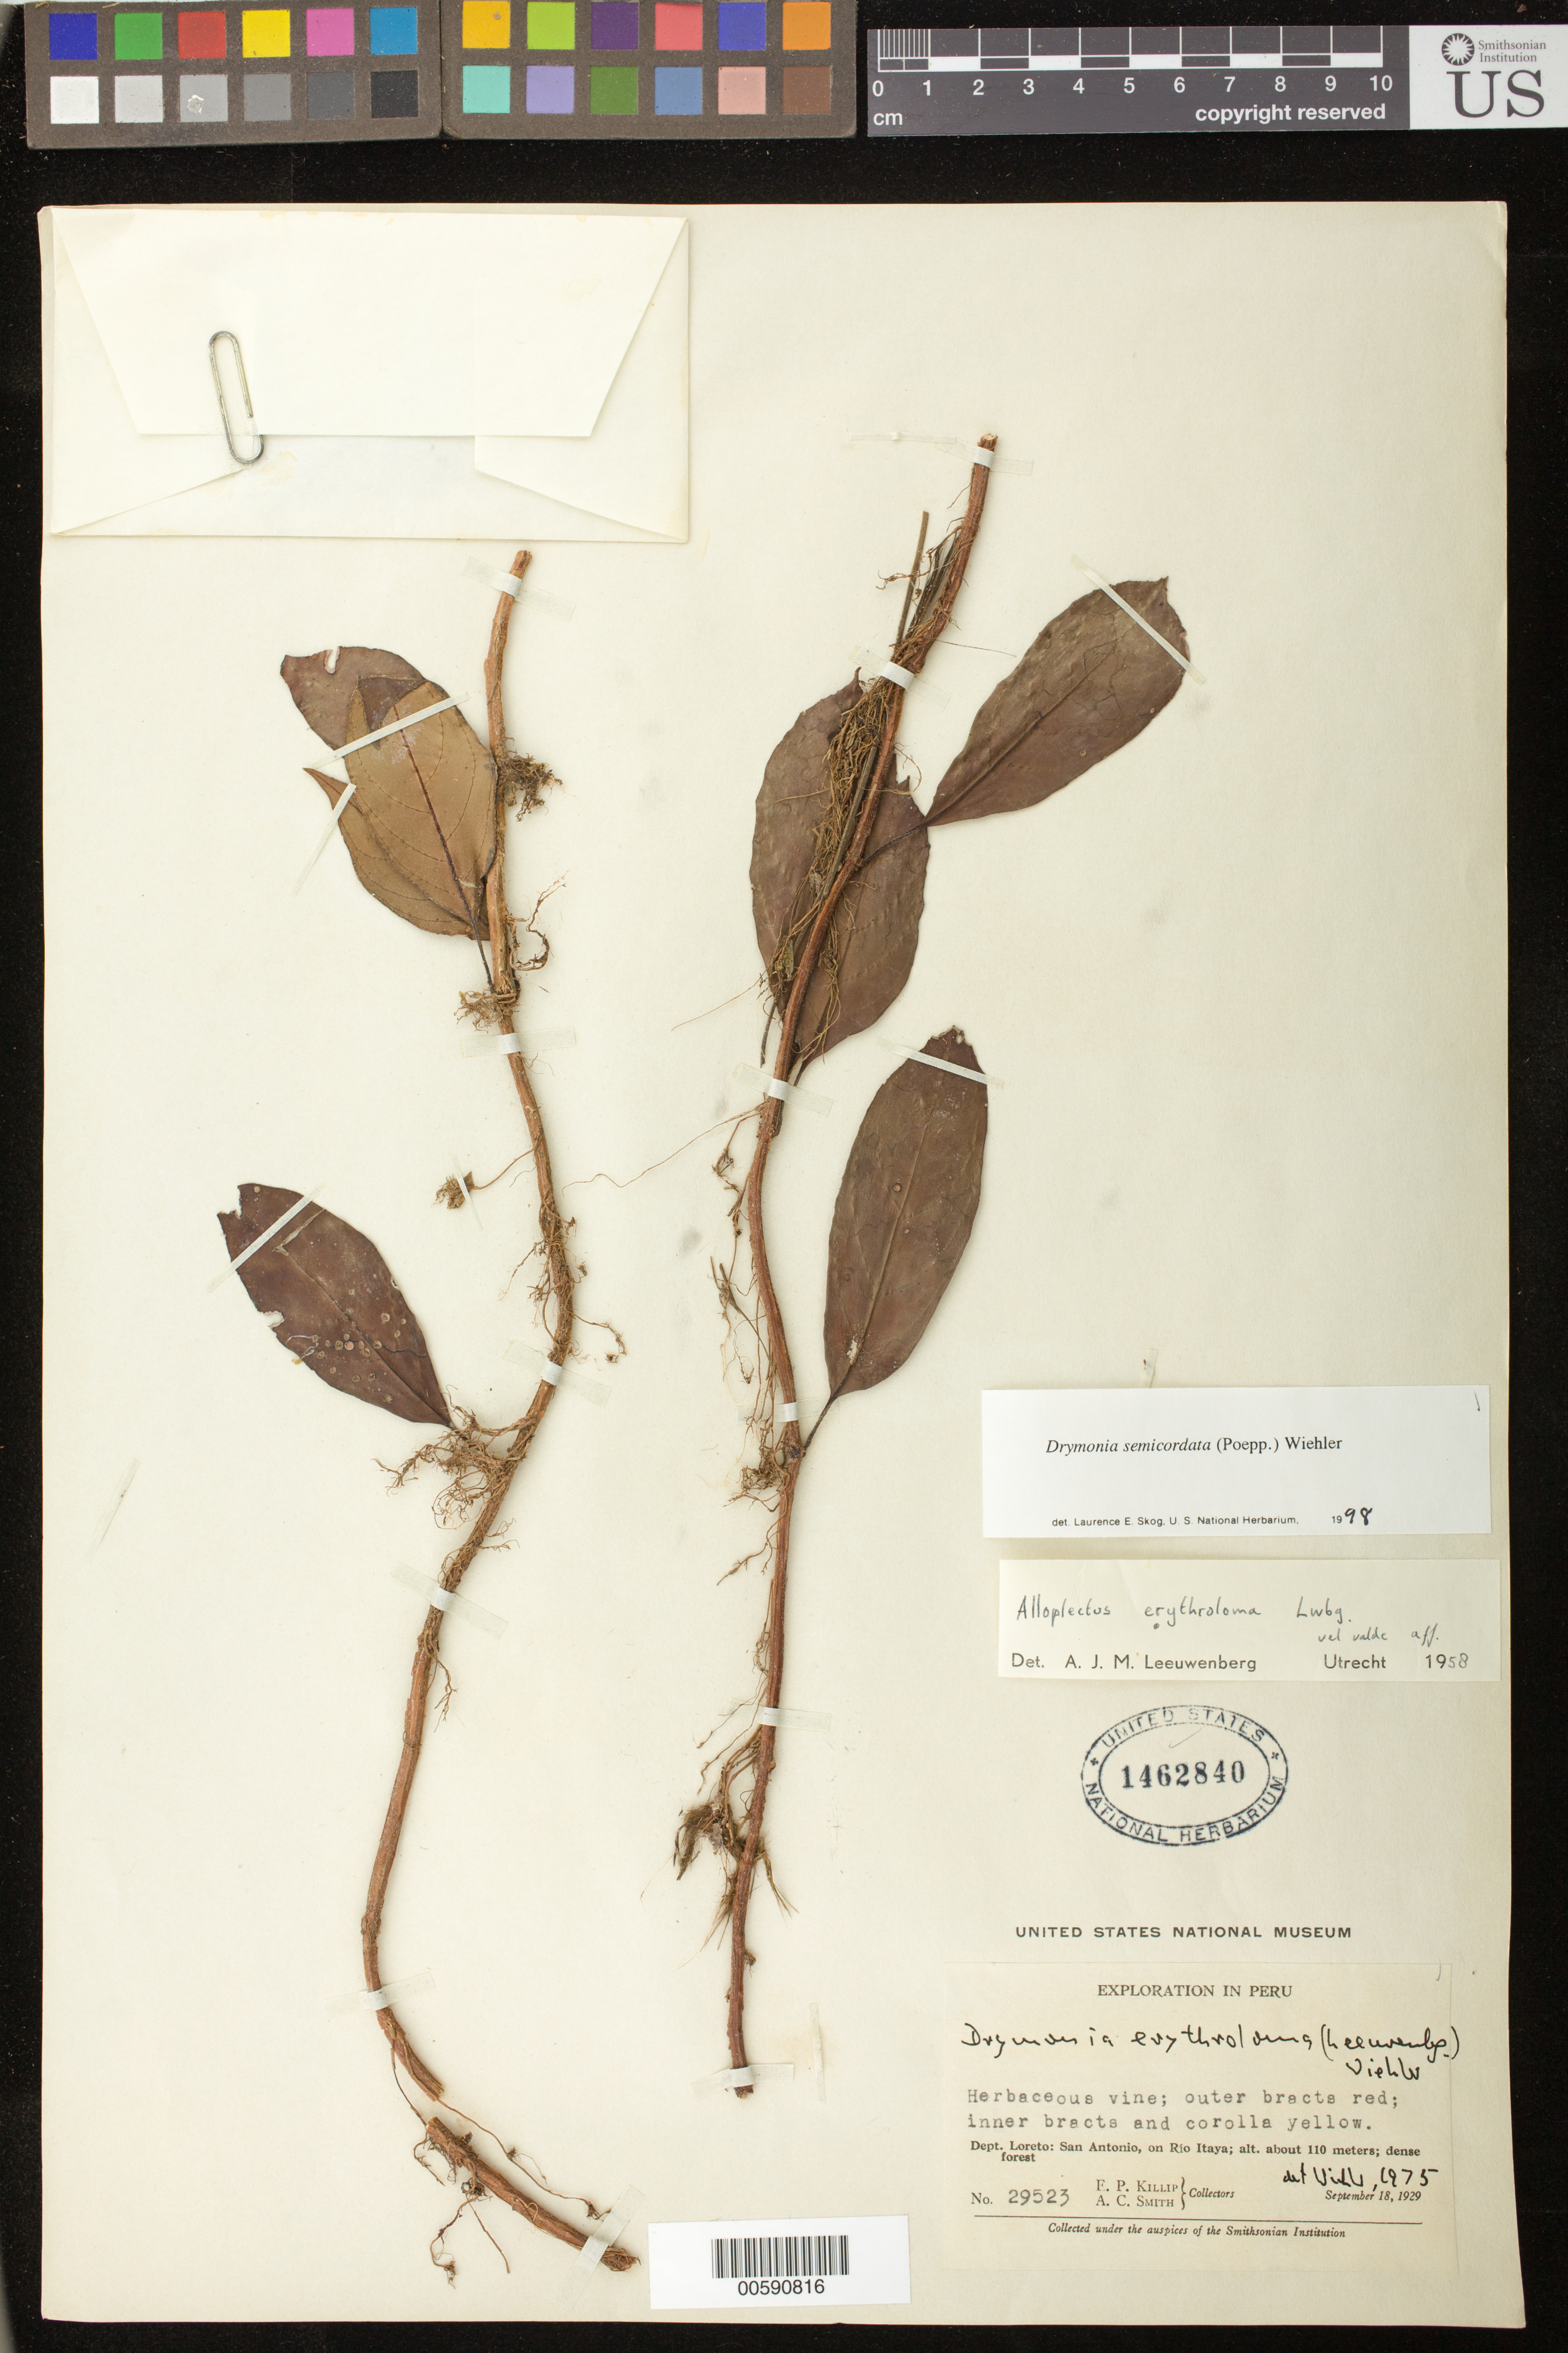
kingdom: Plantae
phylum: Tracheophyta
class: Magnoliopsida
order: Lamiales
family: Gesneriaceae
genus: Drymonia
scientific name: Drymonia semicordata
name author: (Poepp.) Wiehler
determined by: Skog, Laurence E.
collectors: E. P. Killip & A. C. Smith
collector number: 29523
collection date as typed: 18 Sep 1929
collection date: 1929-09-18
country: Peru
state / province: Loreto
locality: San Antonio, on Río Itaya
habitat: Dense forest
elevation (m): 110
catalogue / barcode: US 1462840